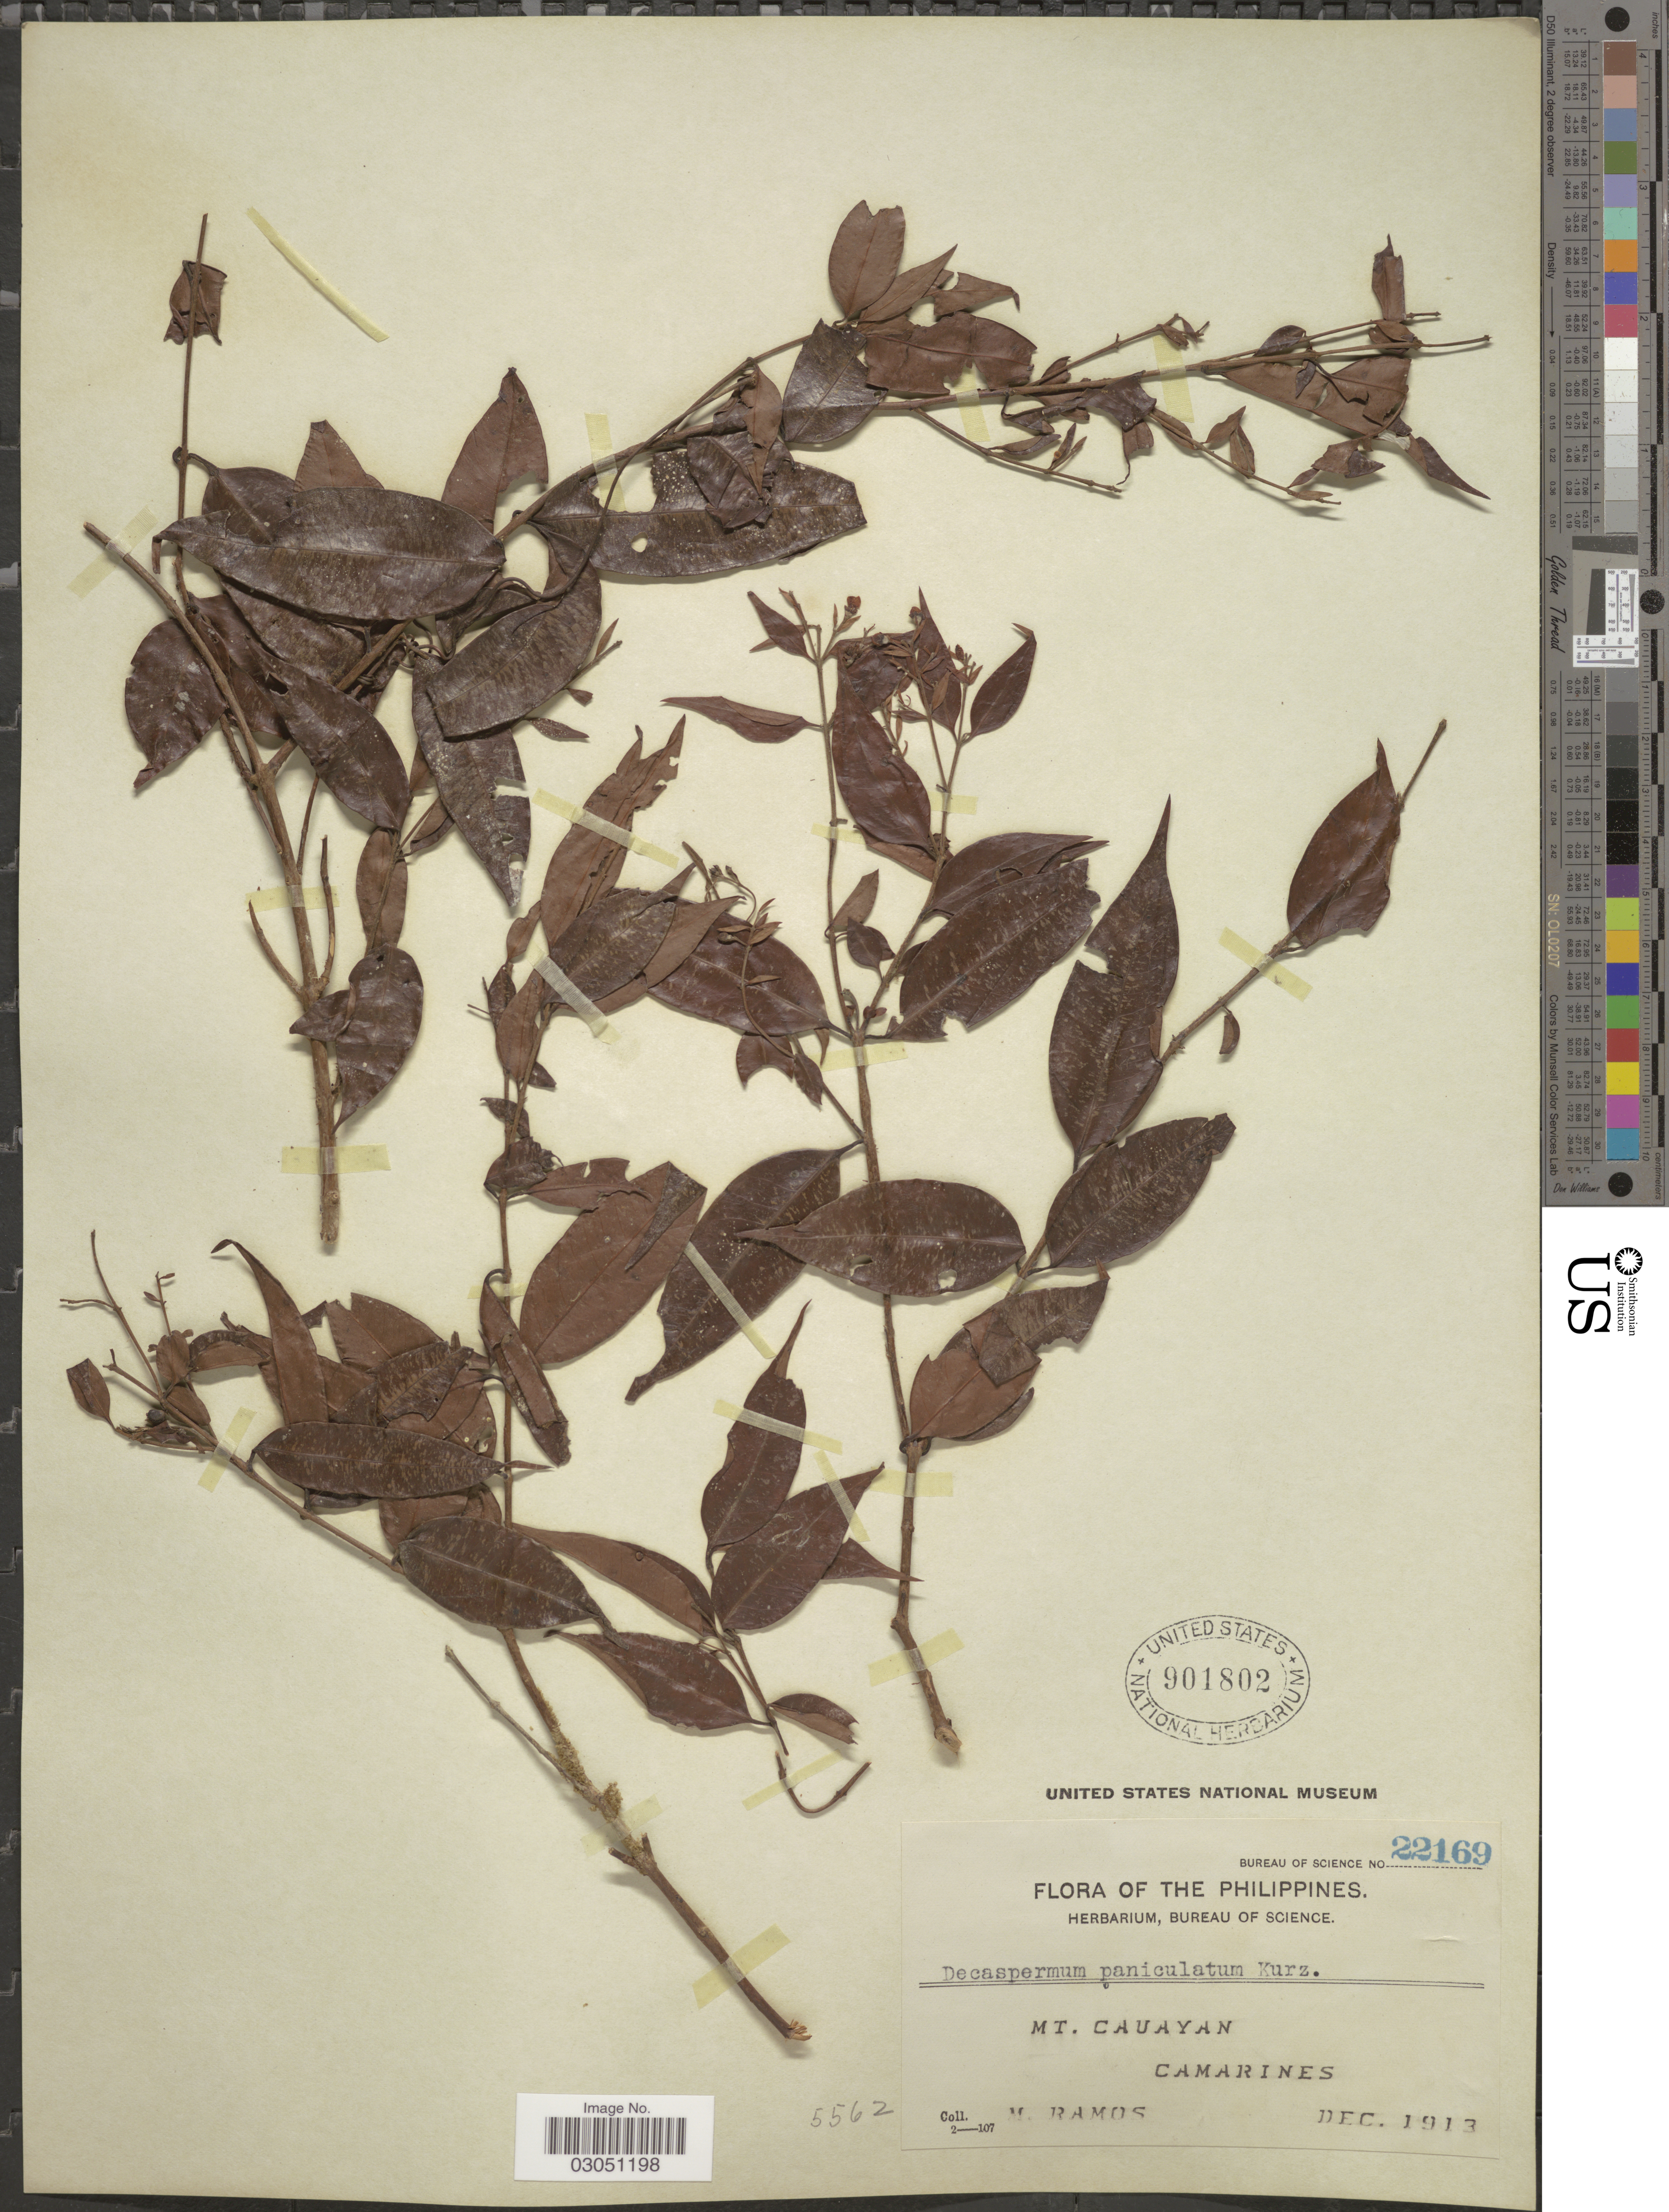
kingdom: Plantae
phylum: Tracheophyta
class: Magnoliopsida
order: Myrtales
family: Myrtaceae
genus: Decaspermum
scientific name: Decaspermum fruticosum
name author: J.R. Forst. & G. Forst.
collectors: M. Ramos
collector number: Bureau of Science 22169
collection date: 1913-12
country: Philippines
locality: The Philippines. Mt. Cauayan. Camarines.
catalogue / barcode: US 901802